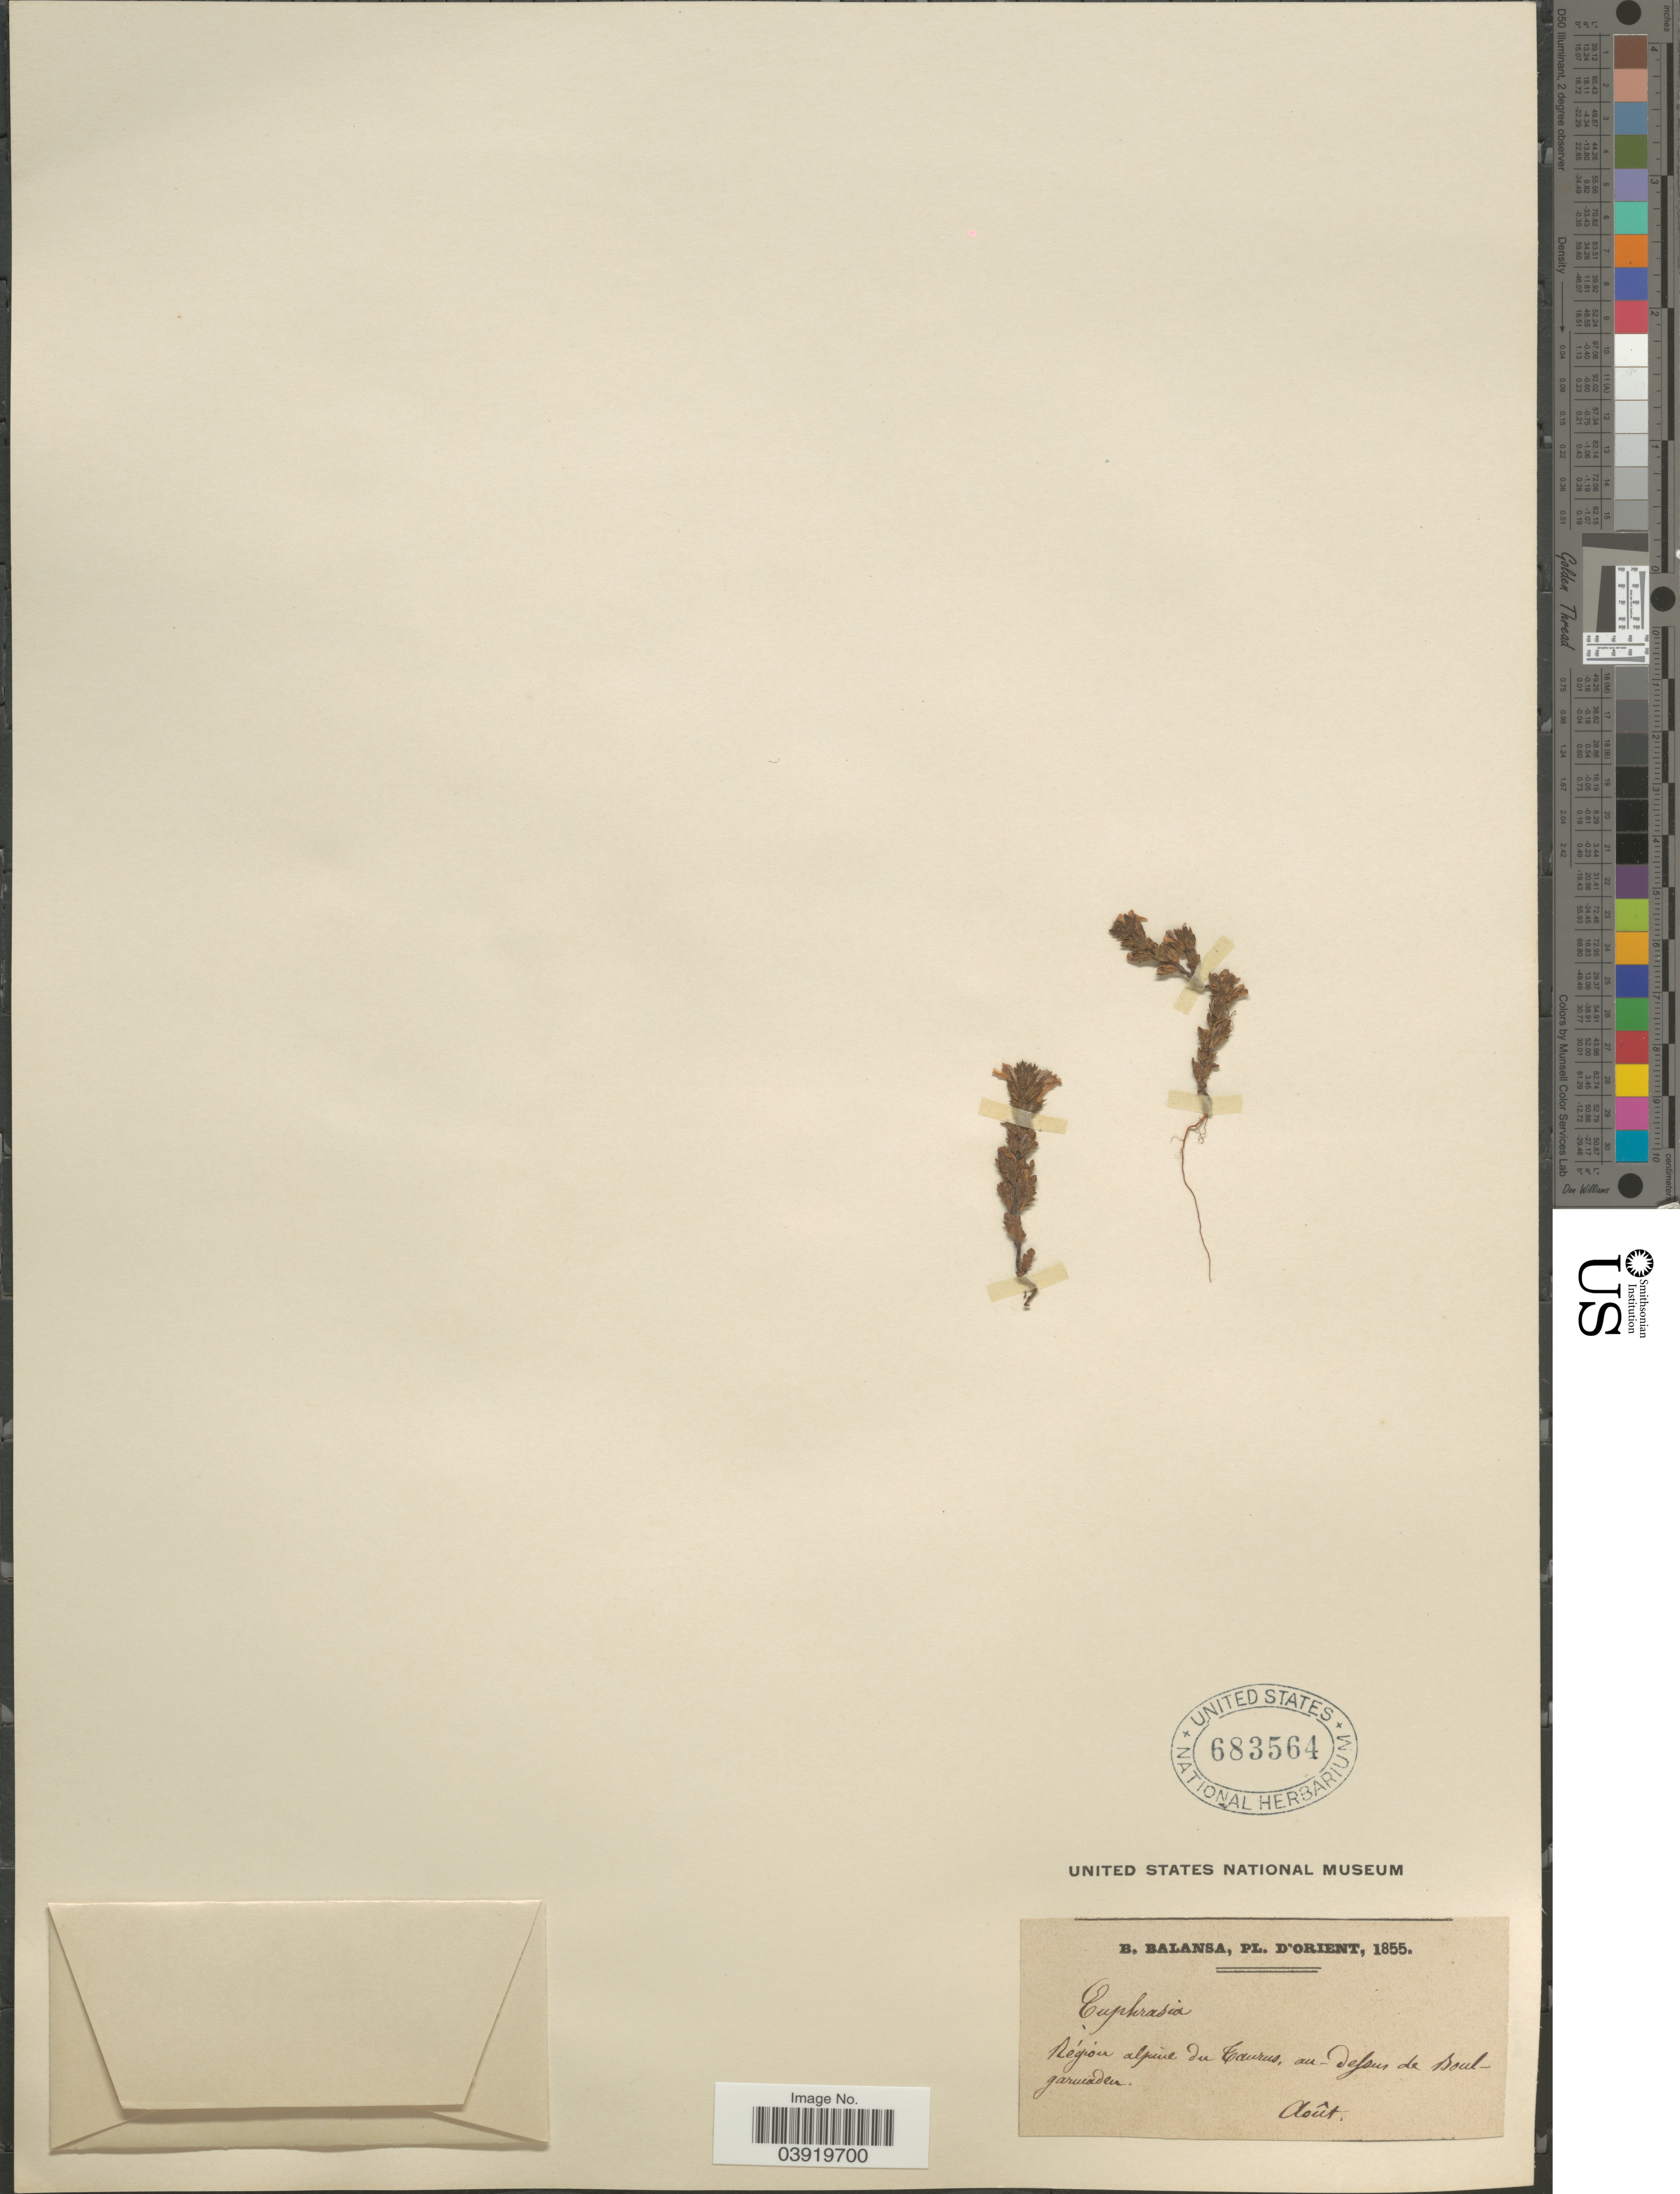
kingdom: Plantae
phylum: Tracheophyta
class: Magnoliopsida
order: Lamiales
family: Orobanchaceae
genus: Euphrasia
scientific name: Euphrasia sp.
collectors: B. Balansa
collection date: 1855-08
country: Turkey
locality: Orient. Règion alpine du Taurus, au-dessus de Boul-garuisdeu.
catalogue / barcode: US 683564